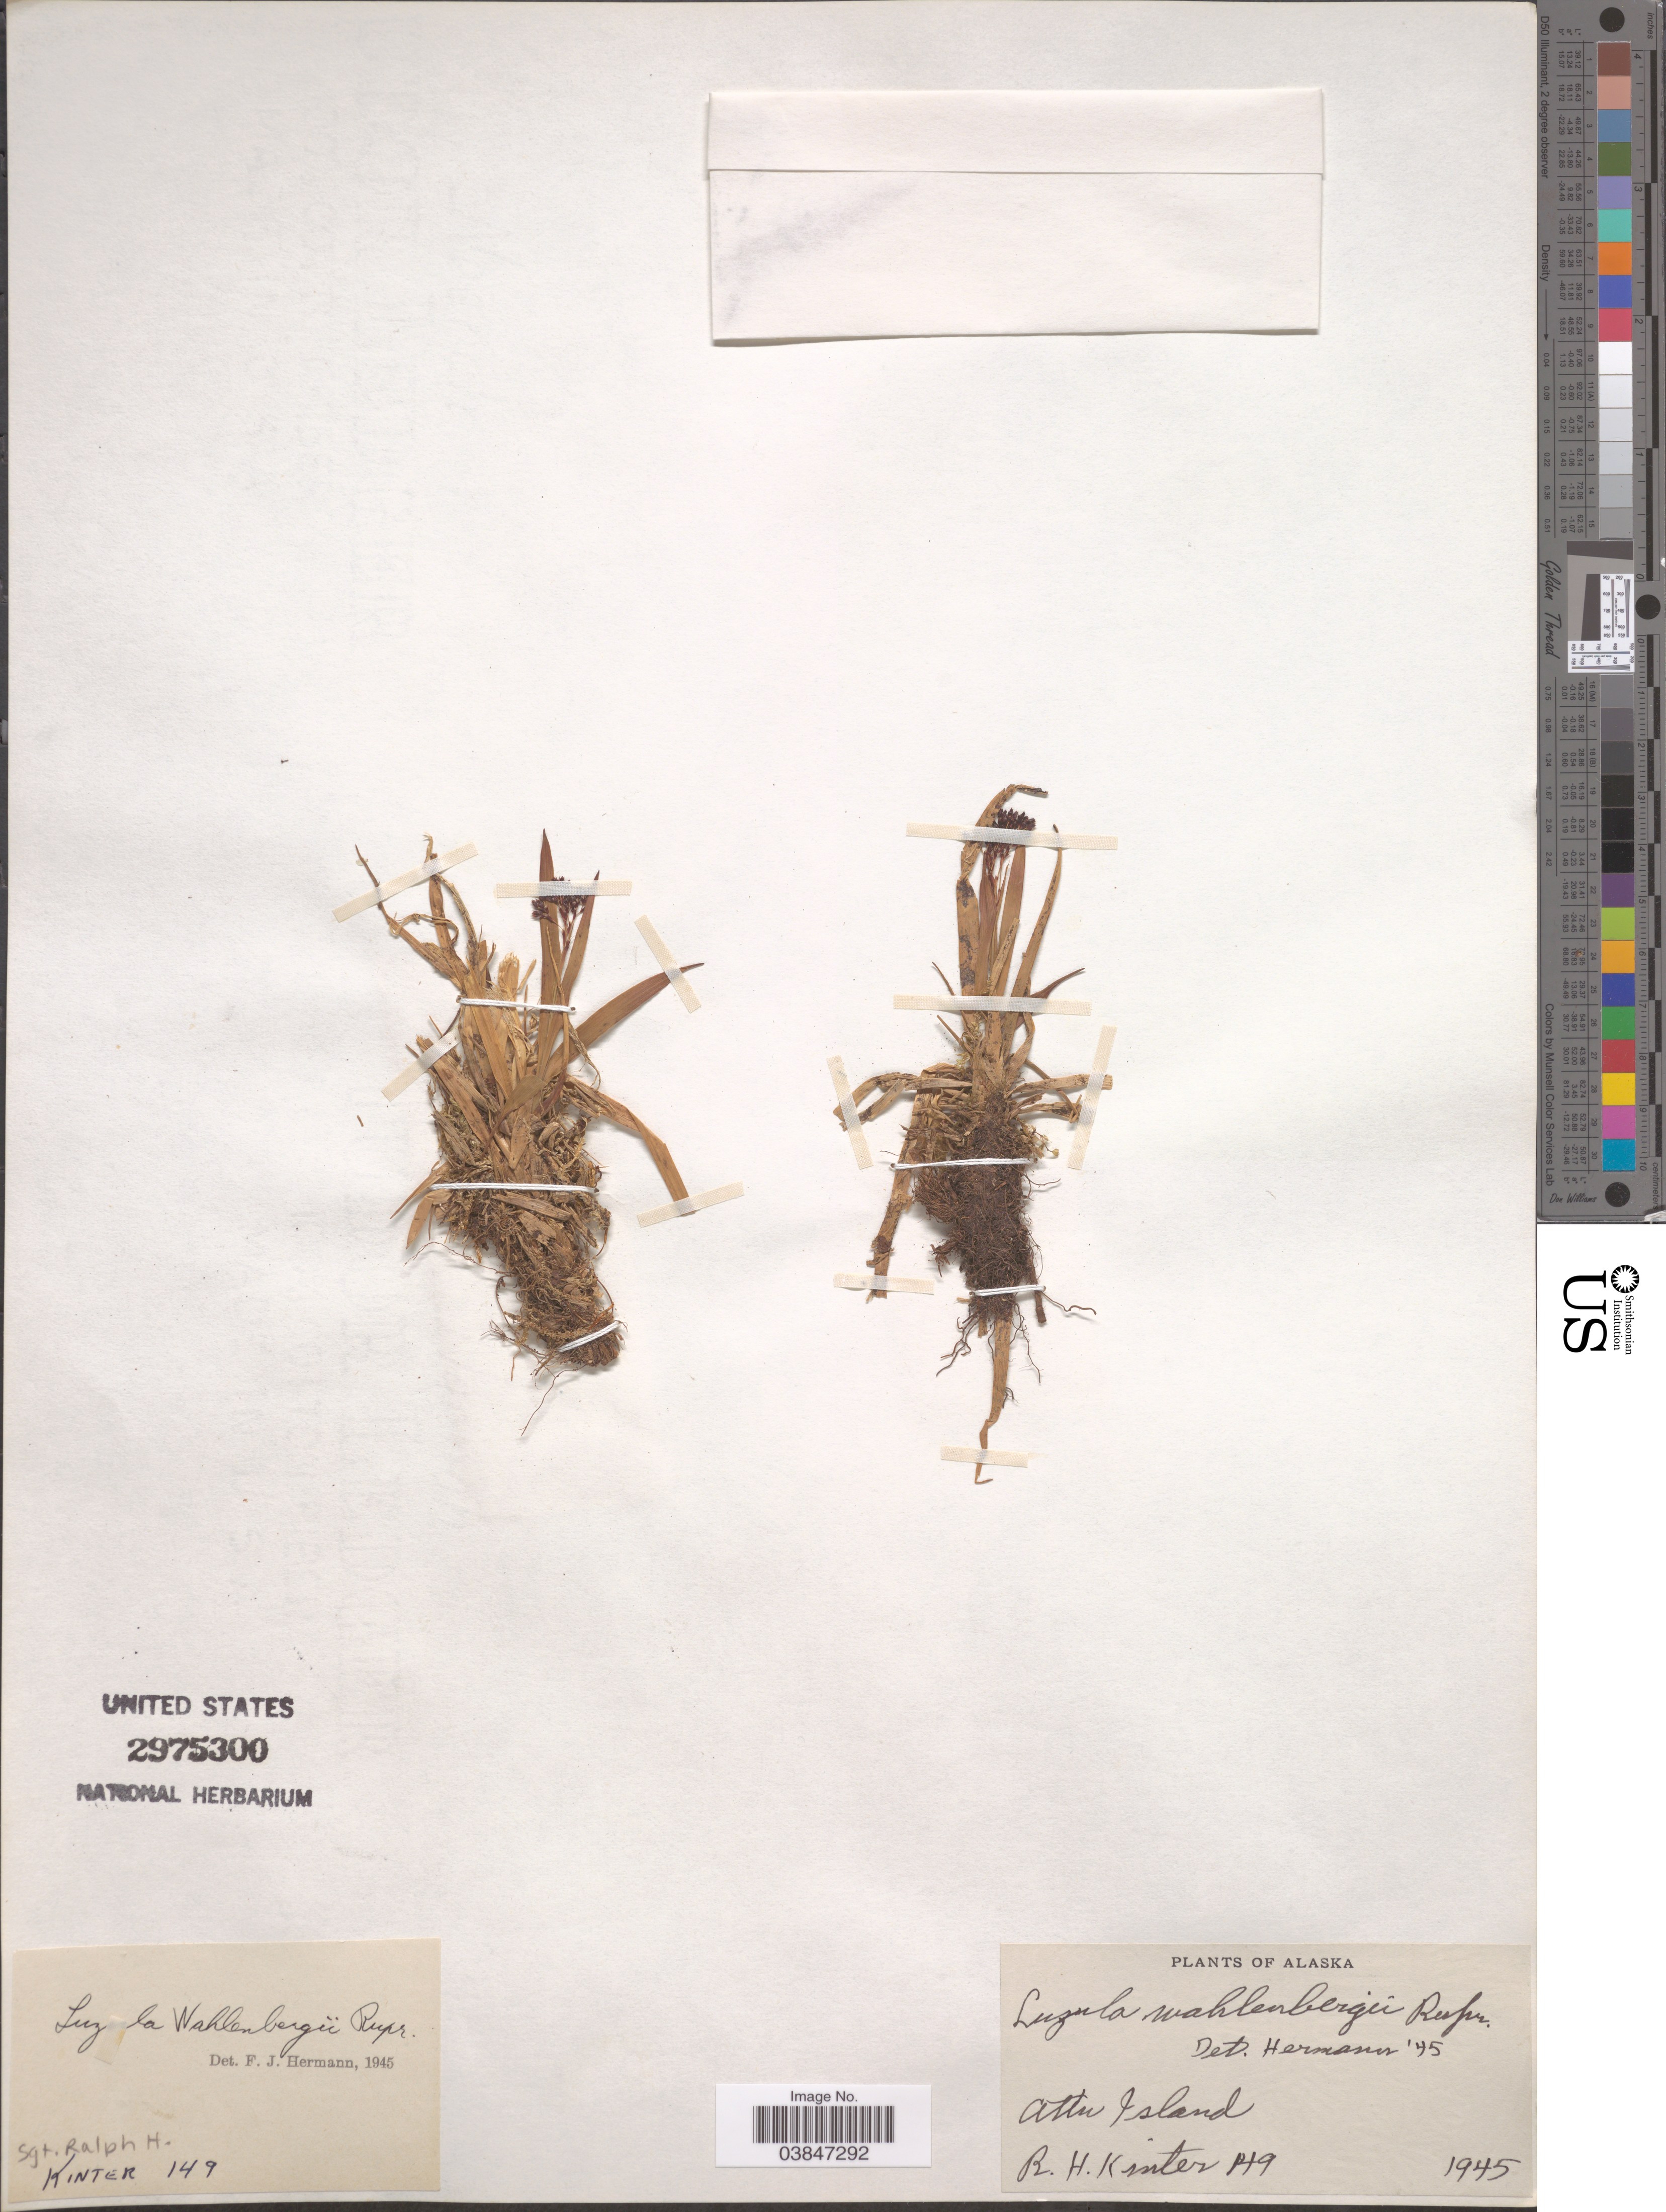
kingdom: Plantae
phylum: Tracheophyta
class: Liliopsida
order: Poales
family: Juncaceae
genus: Luzula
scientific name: Luzula wahlenbergii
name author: Rupr.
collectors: R. Kinter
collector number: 149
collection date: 1945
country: United States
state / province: Alaska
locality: Attu Island. Sgt. Ralph H.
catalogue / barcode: US 2975300